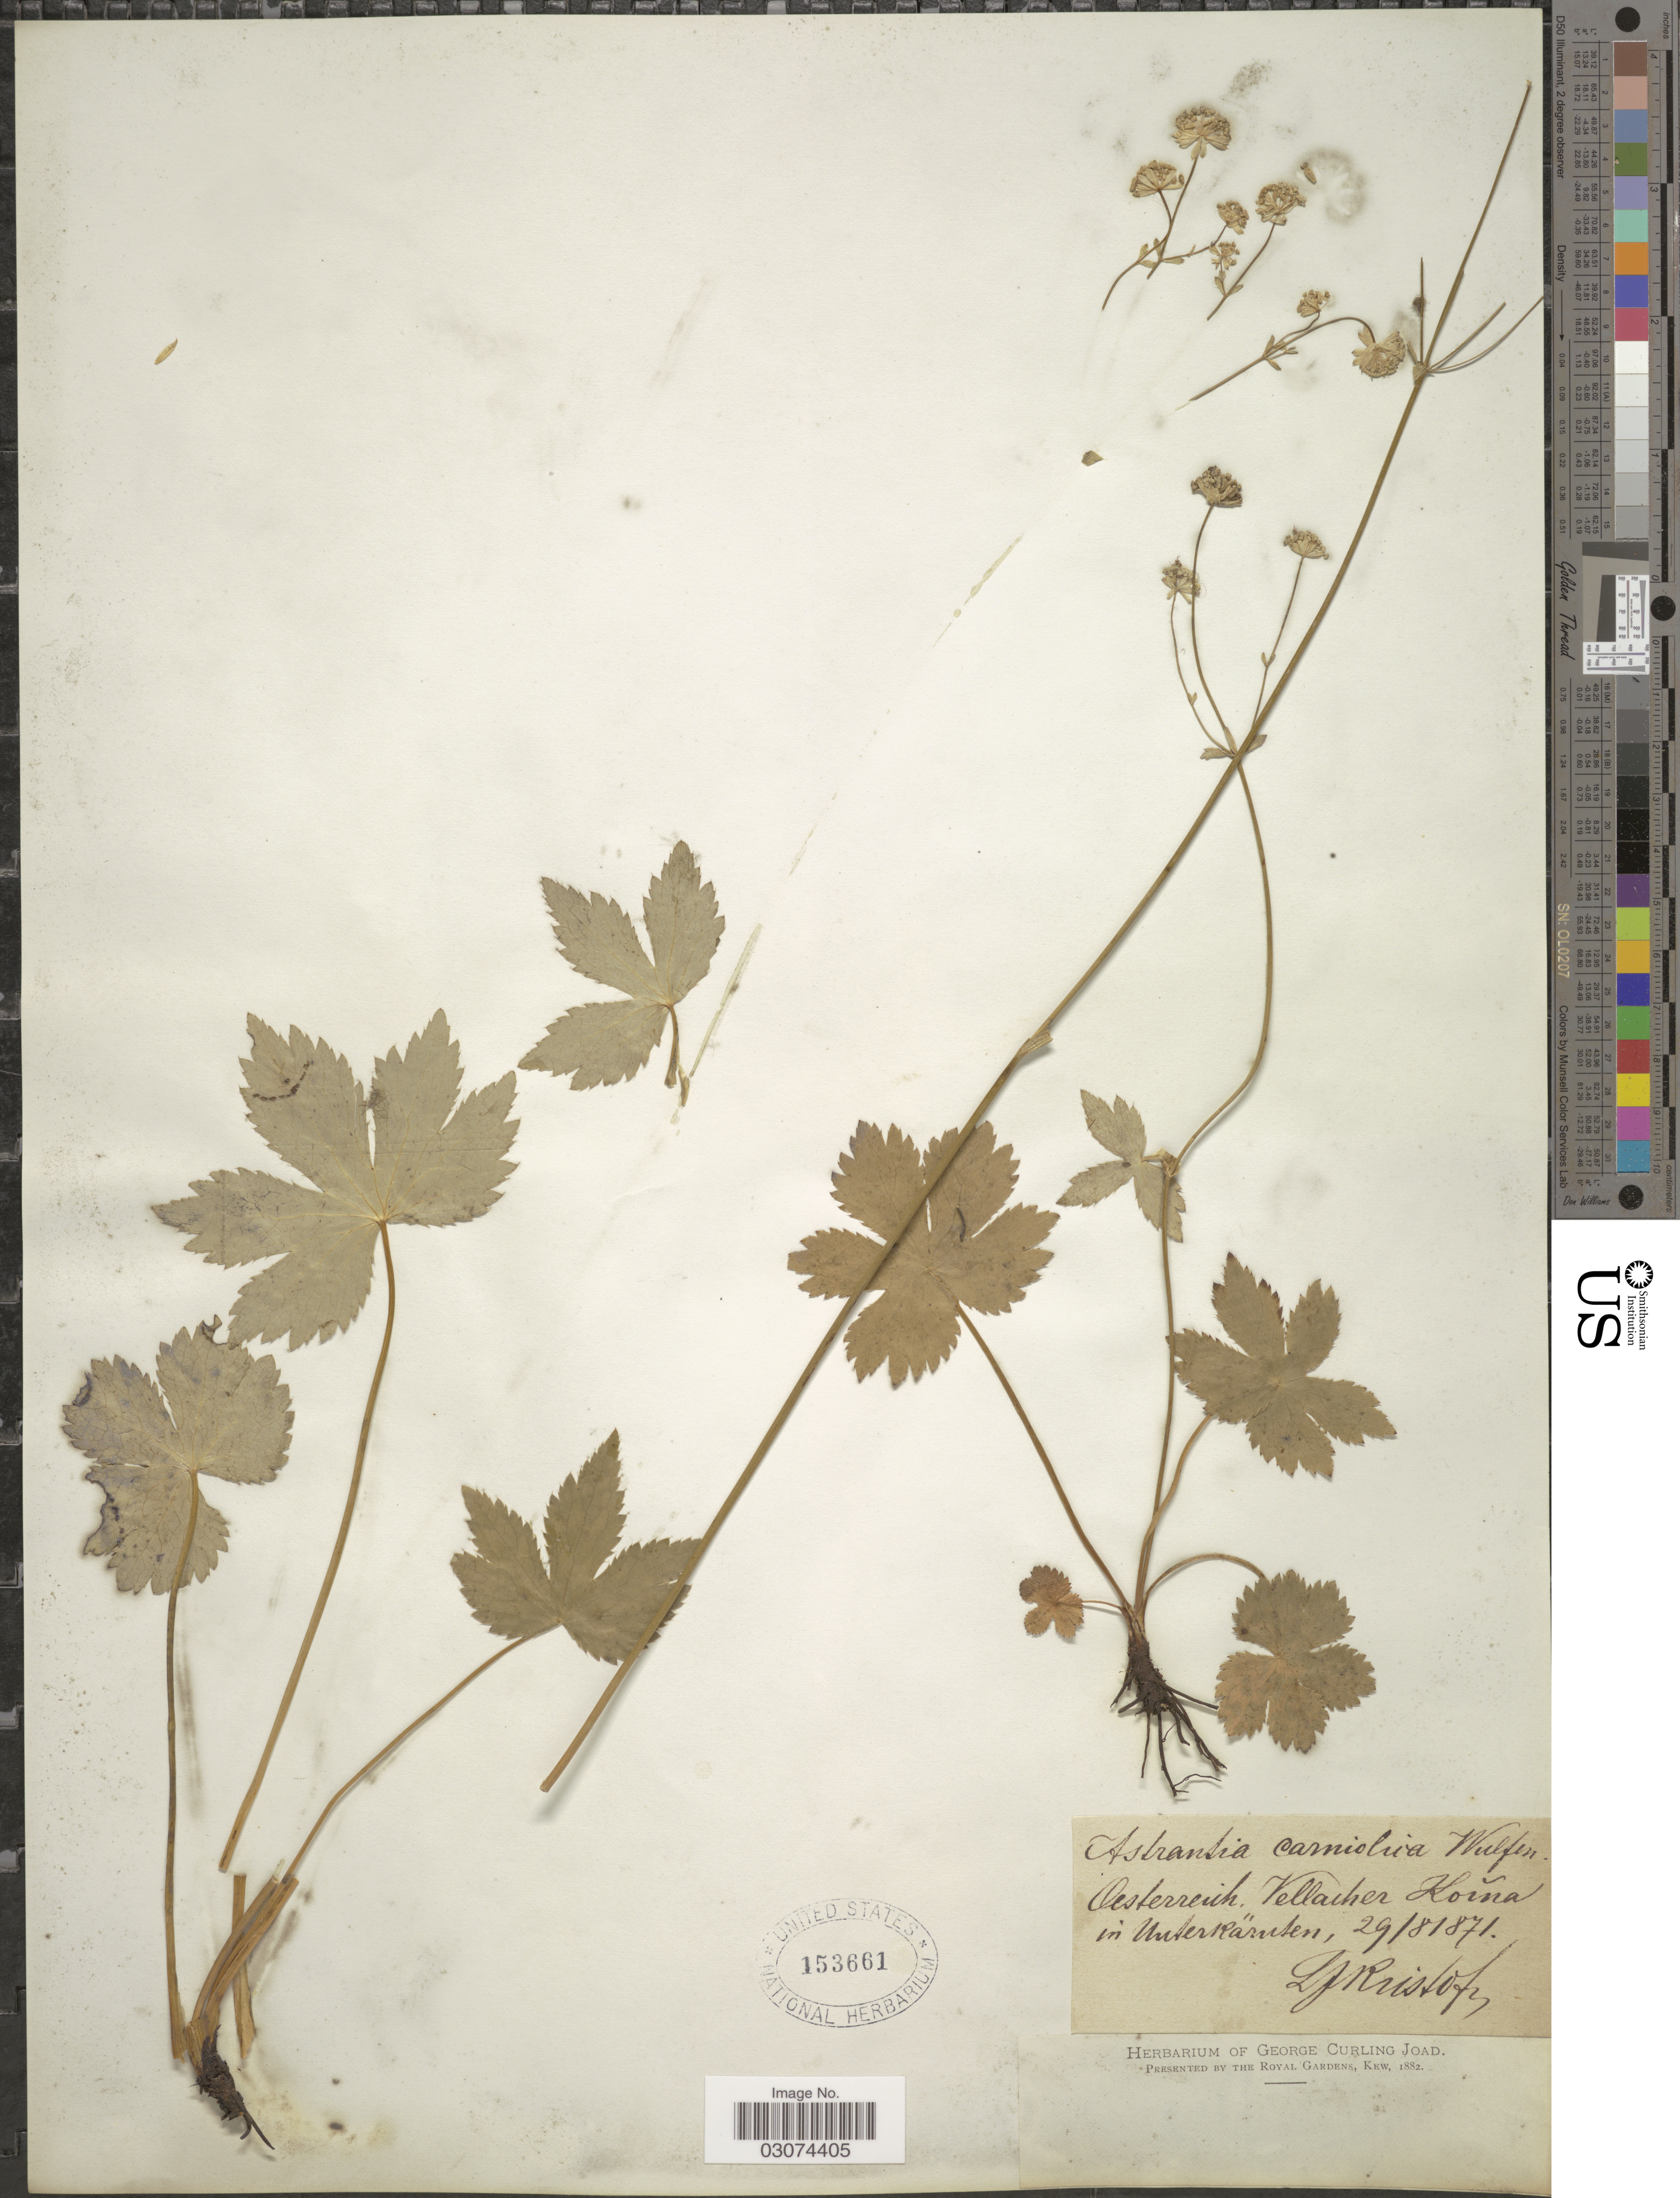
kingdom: Plantae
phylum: Tracheophyta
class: Magnoliopsida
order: Apiales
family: Apiaceae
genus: Astrantia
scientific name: Astrantia carniolica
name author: Wulfen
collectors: L. Kristof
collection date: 1871-08-29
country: Austria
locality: Oesterreich Vellacher Koina [interpreted] in Unterkärnten.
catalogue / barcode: US 153661